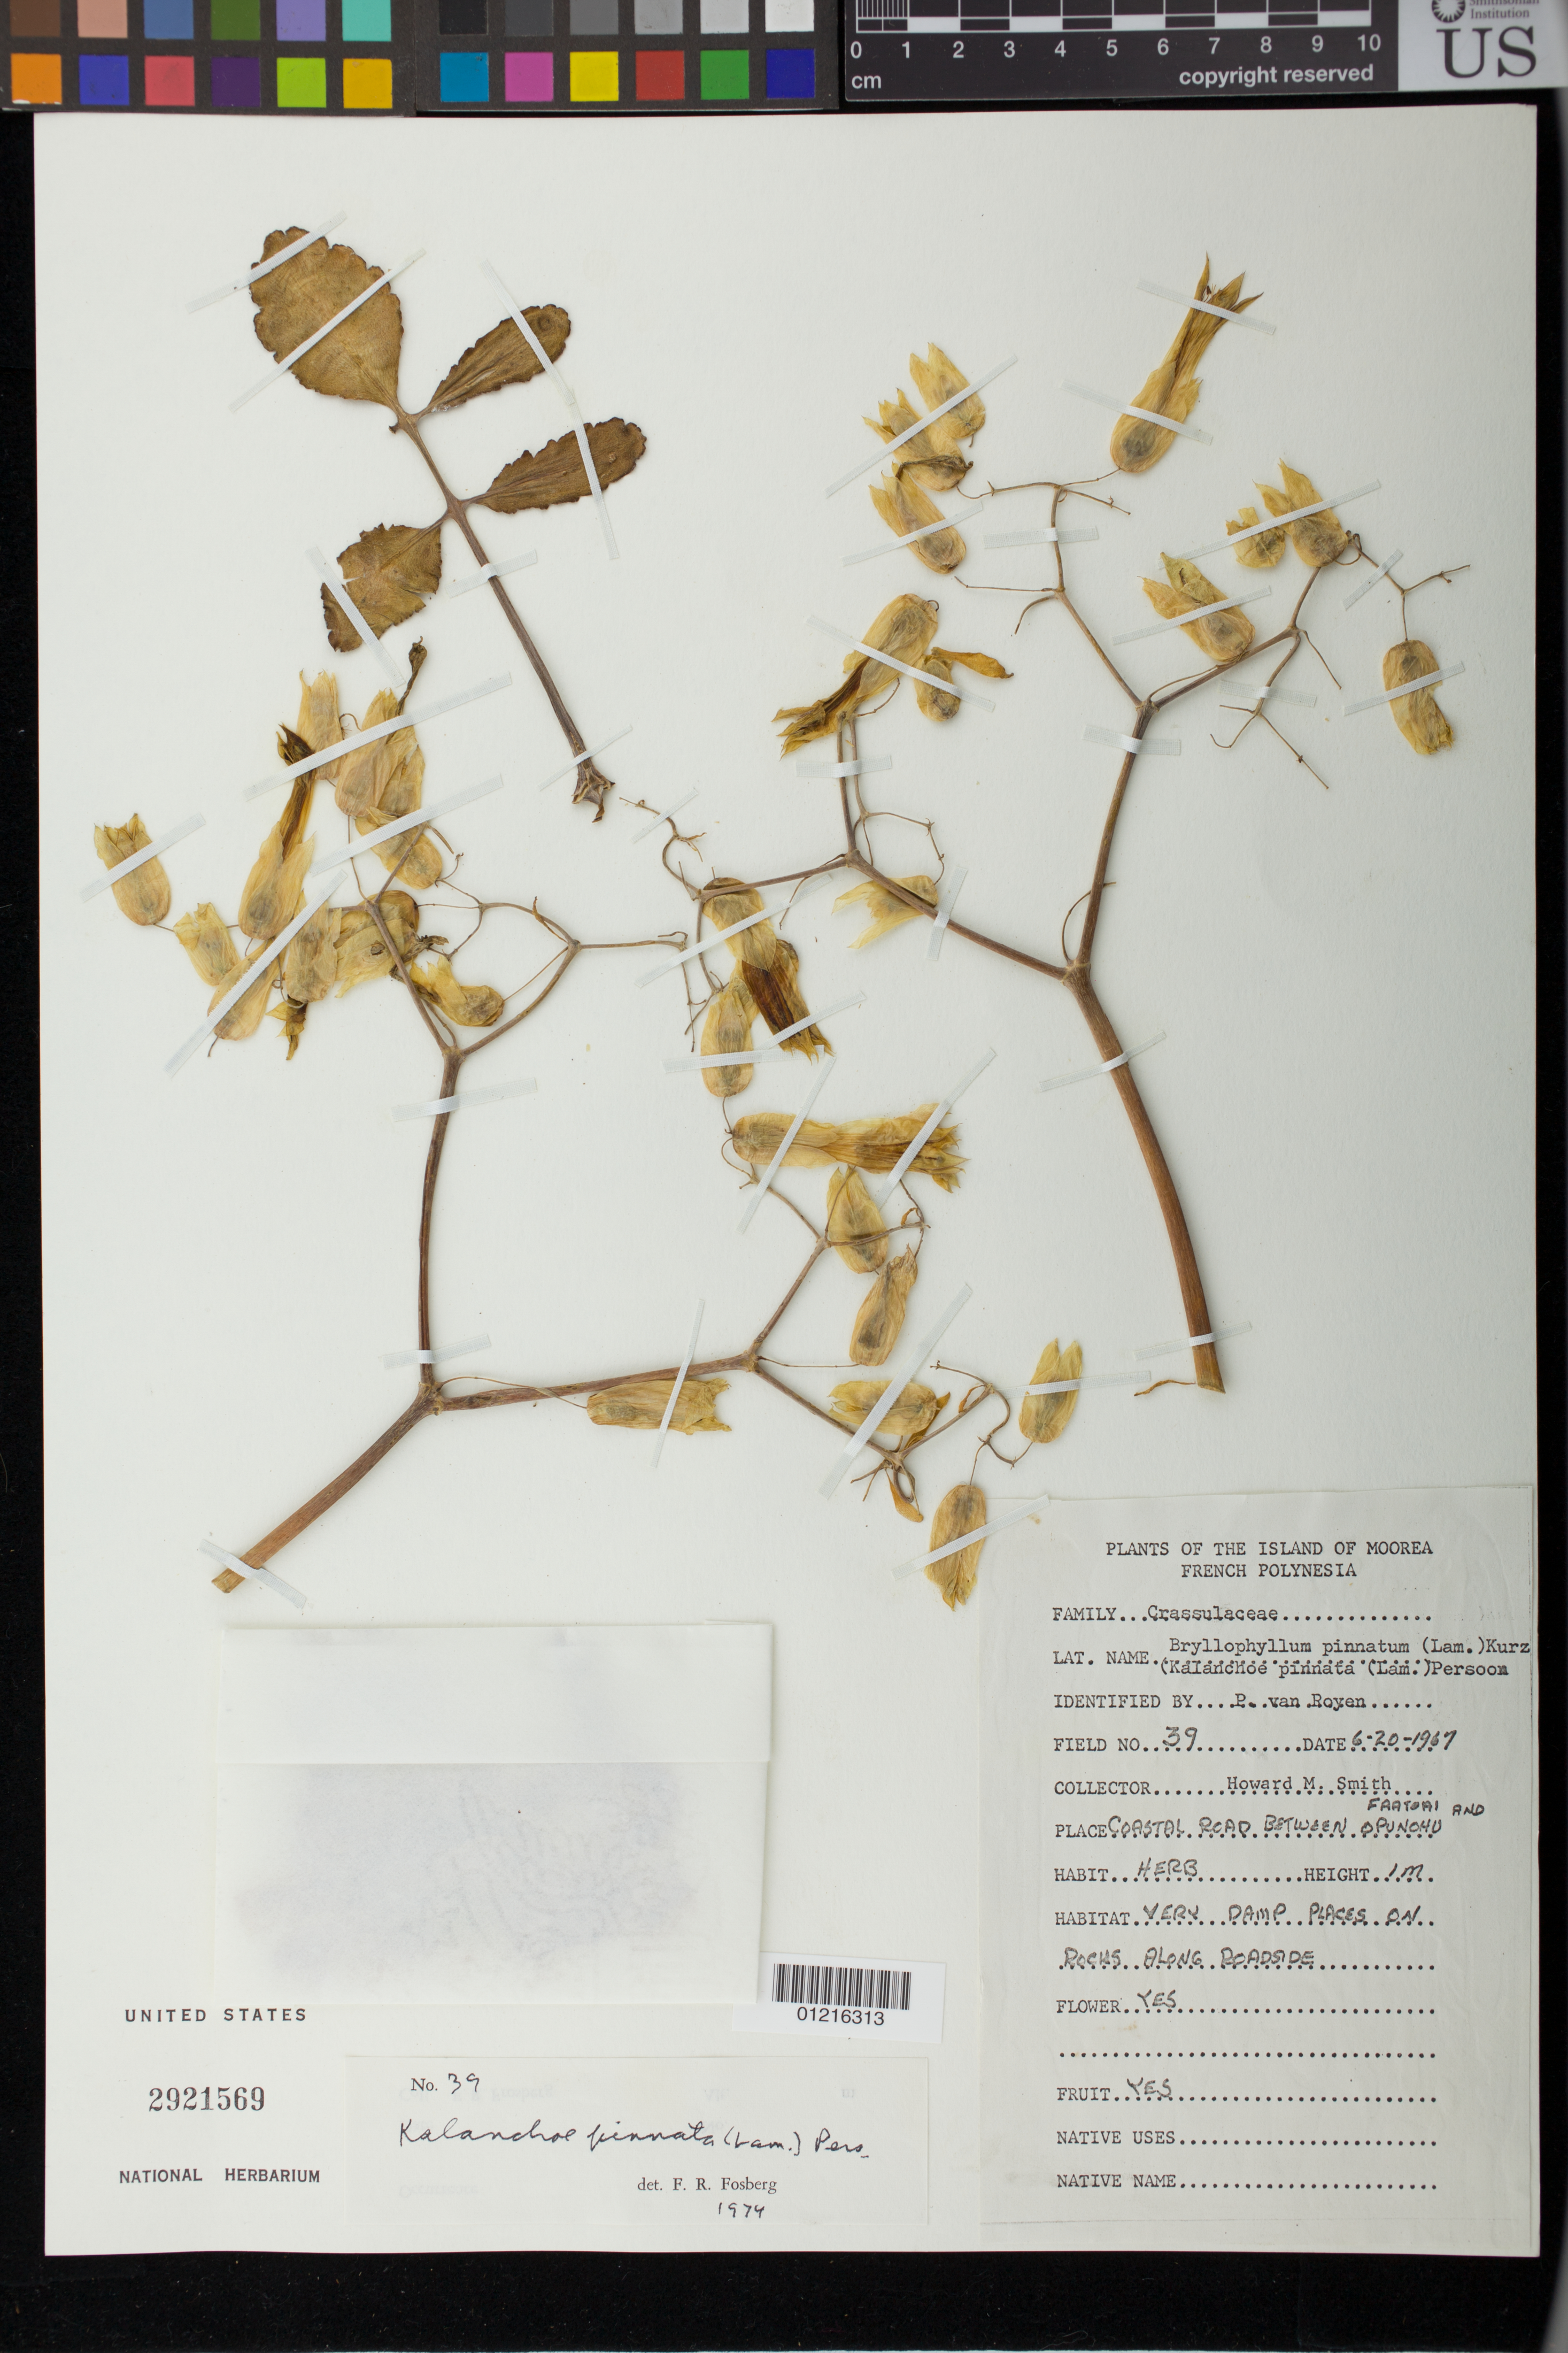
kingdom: Plantae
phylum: Tracheophyta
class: Magnoliopsida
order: Saxifragales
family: Crassulaceae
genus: Kalanchoe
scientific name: Kalanchoe pinnata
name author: (Lam.) Pers.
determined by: Fosberg, F. R.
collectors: H. M. Smith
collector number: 39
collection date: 1967-06-20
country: French Polynesia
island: Moorea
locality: Coastal road between Faatoai and Opunohu.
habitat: Very damp places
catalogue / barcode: US 2921569